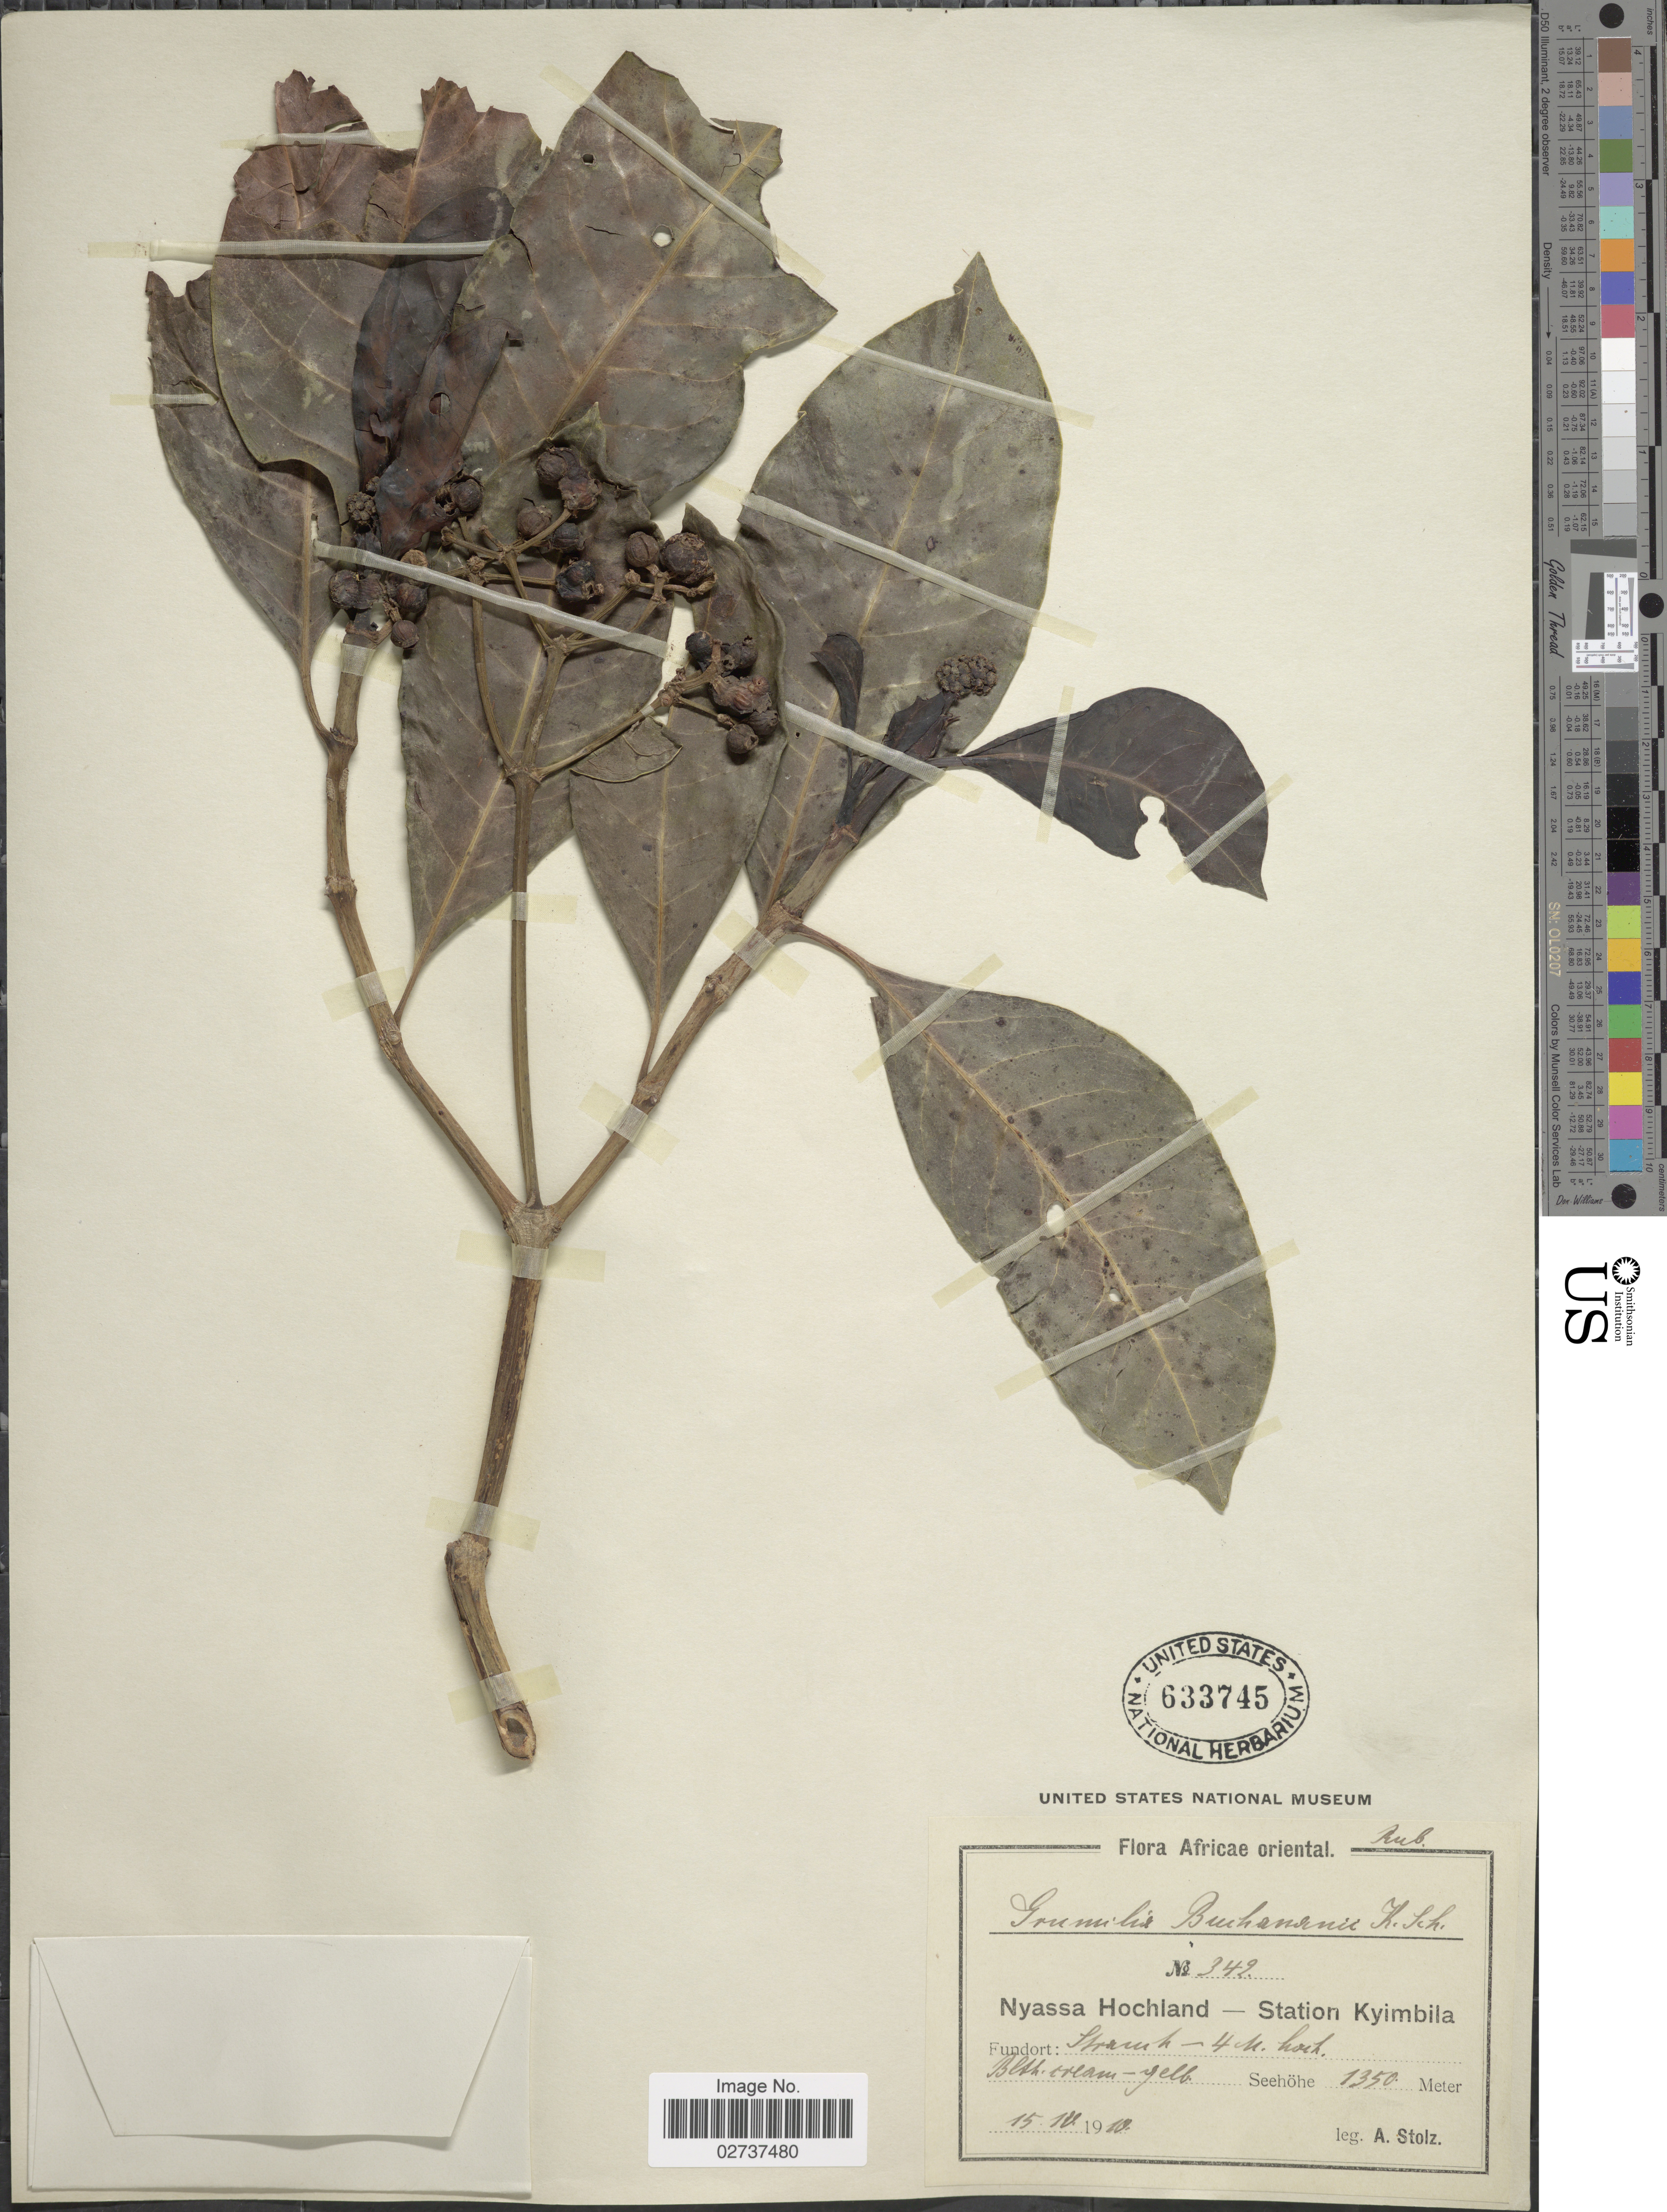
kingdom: Plantae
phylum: Tracheophyta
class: Magnoliopsida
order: Gentianales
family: Rubiaceae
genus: Grumilea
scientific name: Grumilea buchananii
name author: K. Schum.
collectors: A. Stolz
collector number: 342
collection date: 1910-04-15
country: Malawi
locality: Afrucae oriental, Nyassa Hochland-Station Kyimbila, Fundort: Strauch-4 M. hoch. [interpreted]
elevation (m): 1350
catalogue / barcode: US 633745